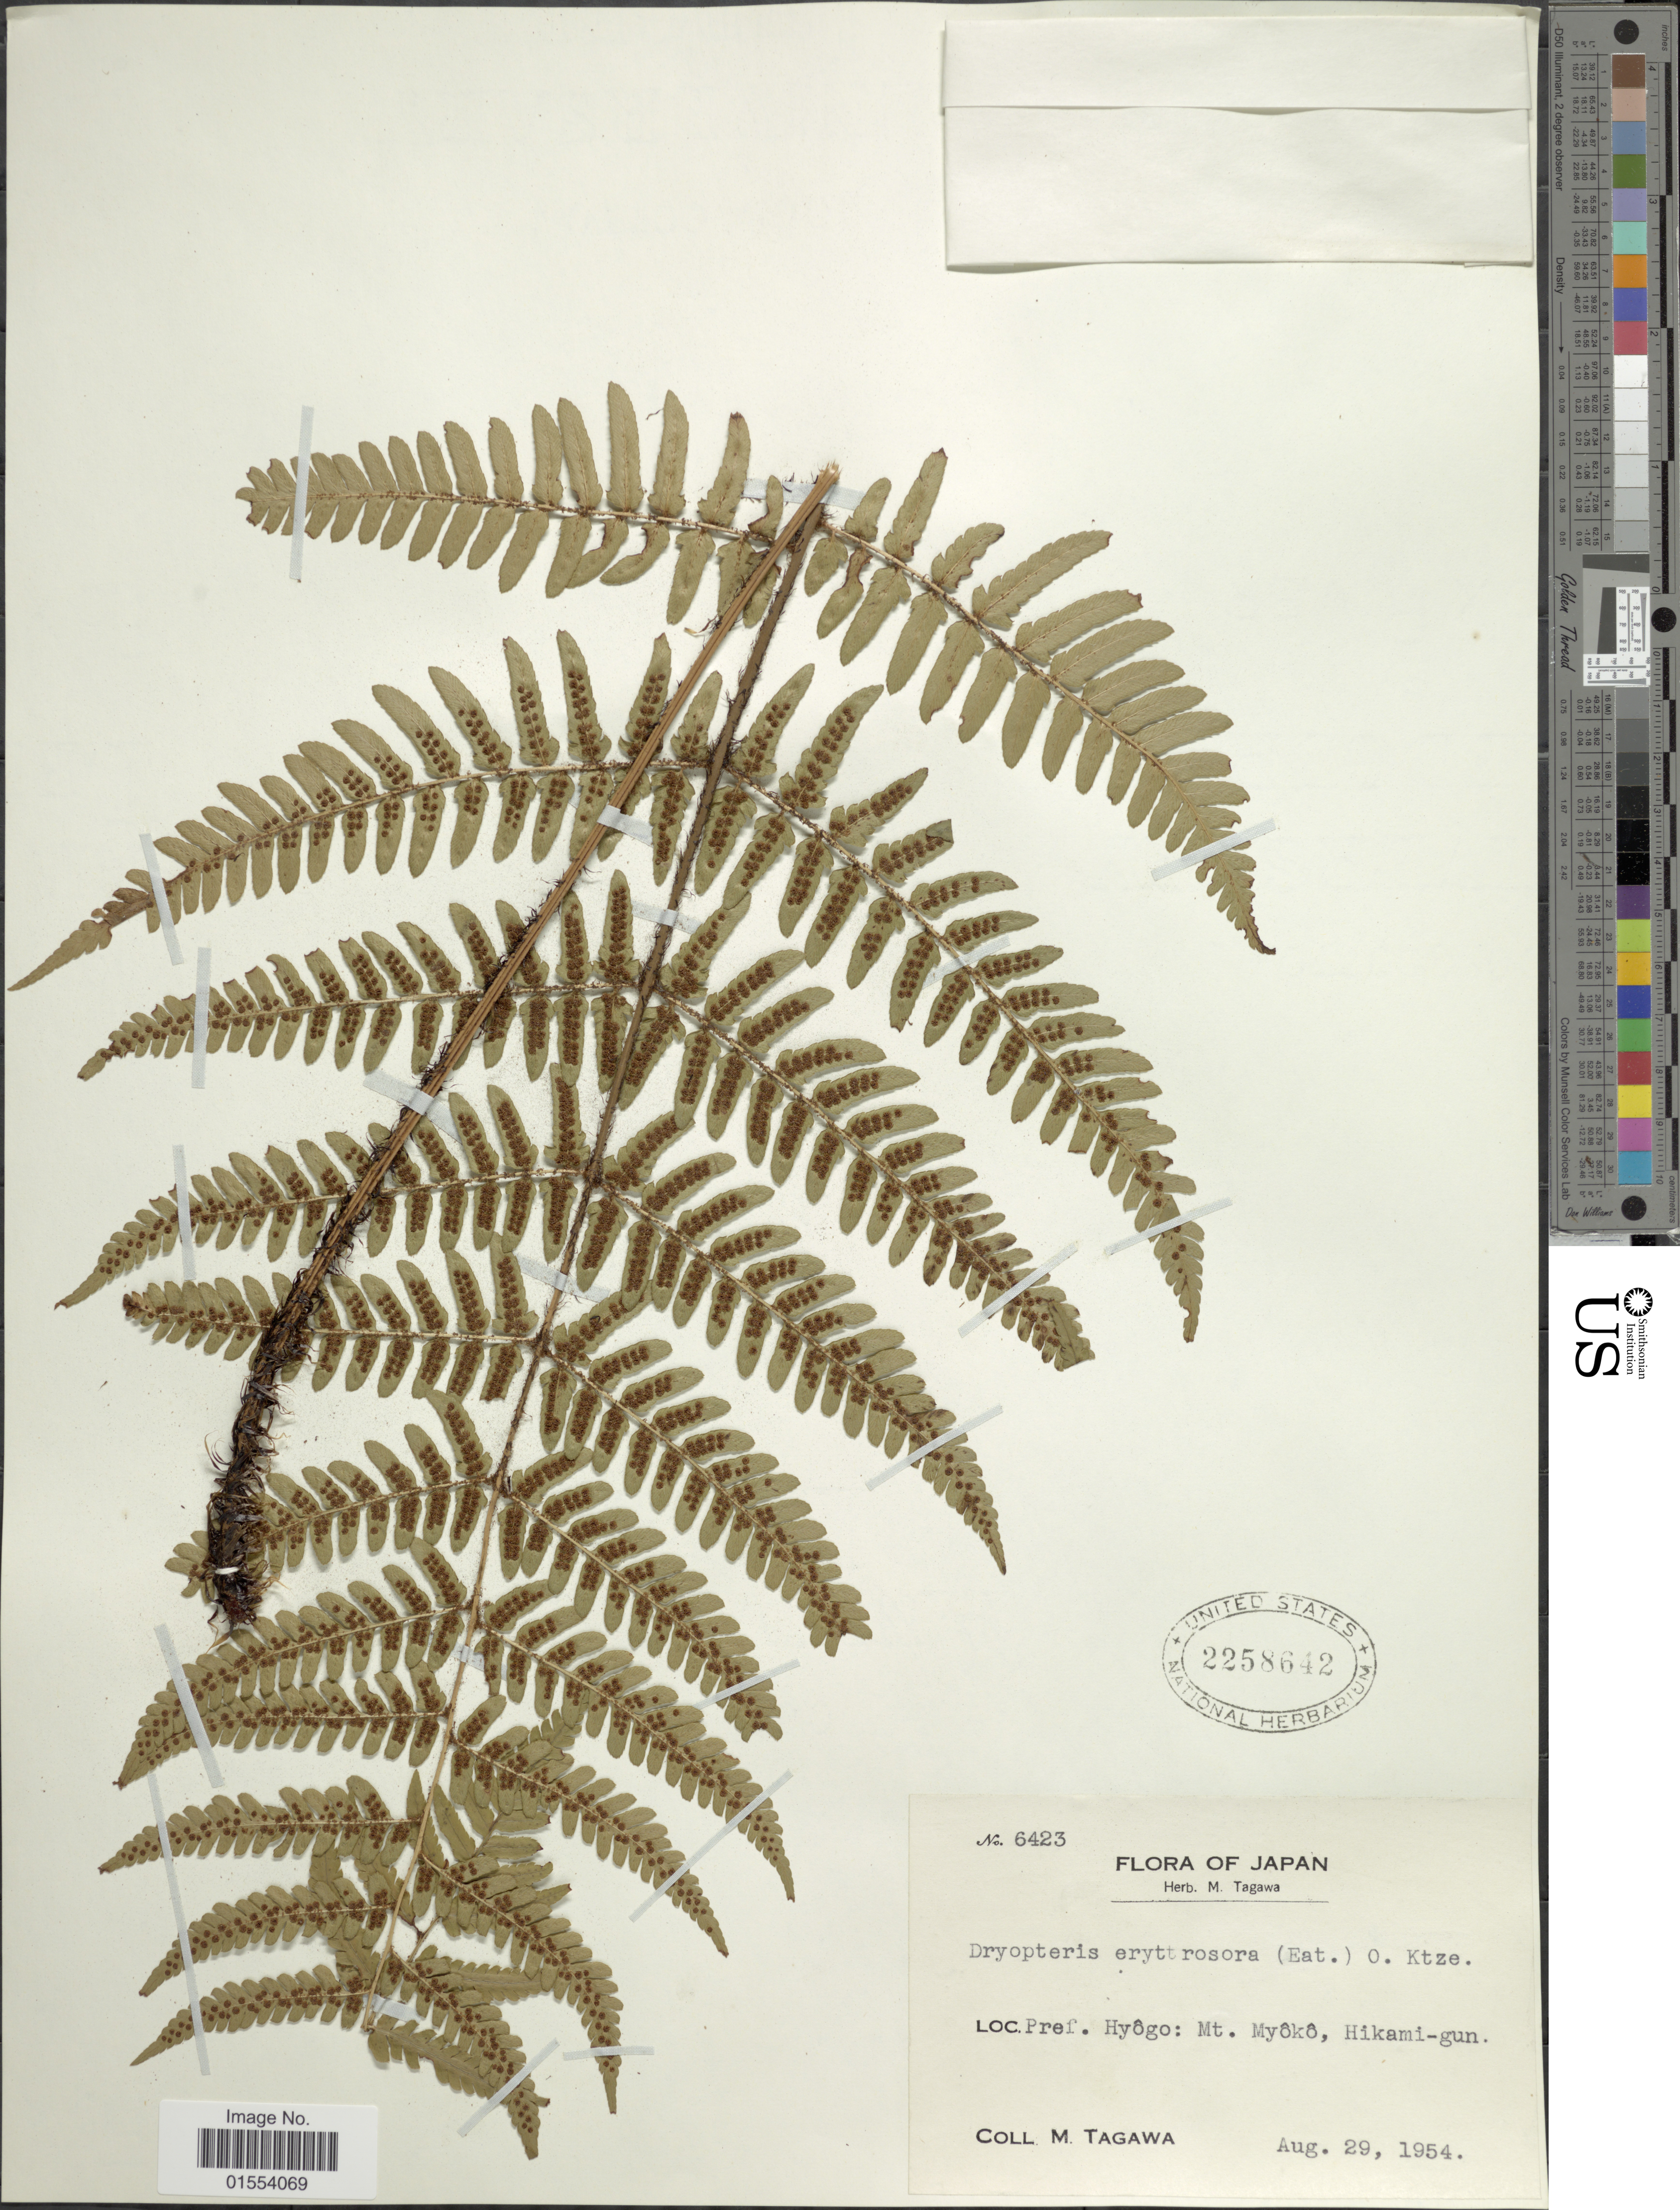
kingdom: Plantae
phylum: Tracheophyta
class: Polypodiopsida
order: Polypodiales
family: Dryopteridaceae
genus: Dryopteris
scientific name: Dryopteris erythrosora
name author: (D.C. Eaton) Kuntze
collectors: M. Tagawa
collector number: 6423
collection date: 1954-08-29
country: Japan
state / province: Hyogo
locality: Japan, Pref. Hyogo: Mt. Myoko, Hikami-gun.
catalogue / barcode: US 2258642